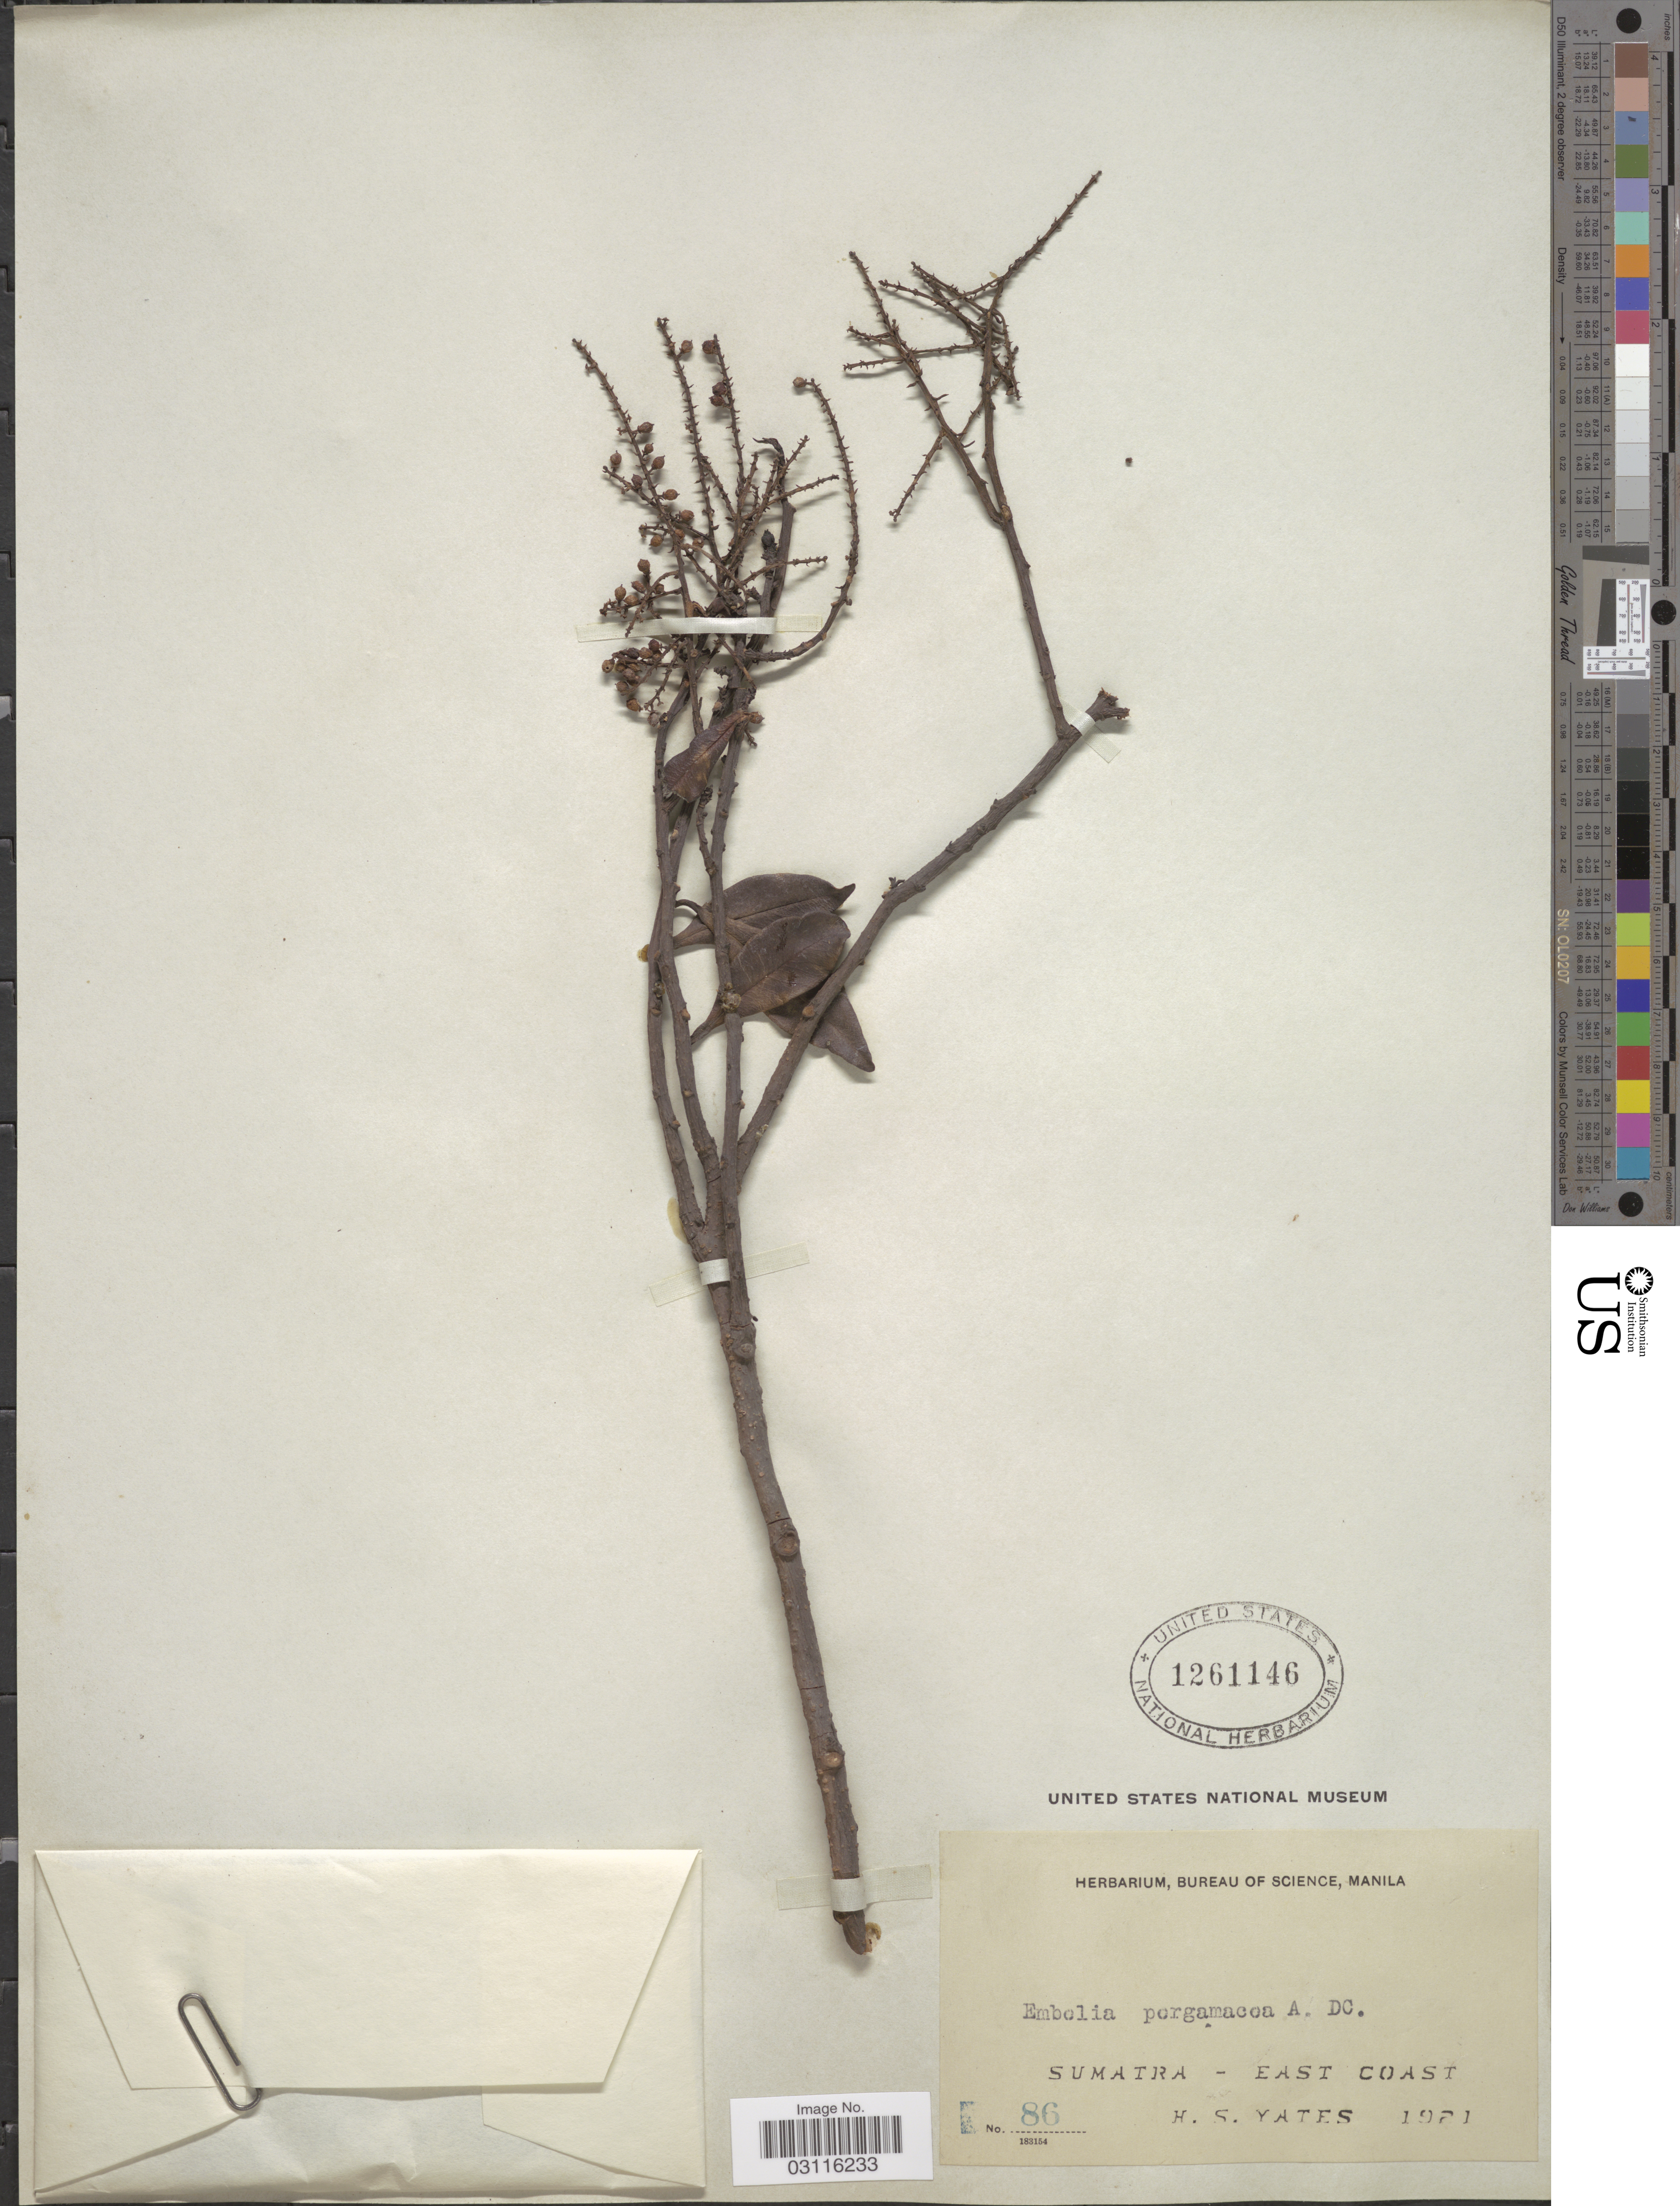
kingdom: Plantae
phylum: Tracheophyta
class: Magnoliopsida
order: Ericales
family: Primulaceae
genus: Embelia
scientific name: Embelia pergamacea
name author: A. DC.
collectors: H. S. Yates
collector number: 86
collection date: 1921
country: Indonesia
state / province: Sumatra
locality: East Coast.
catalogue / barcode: US 1261146